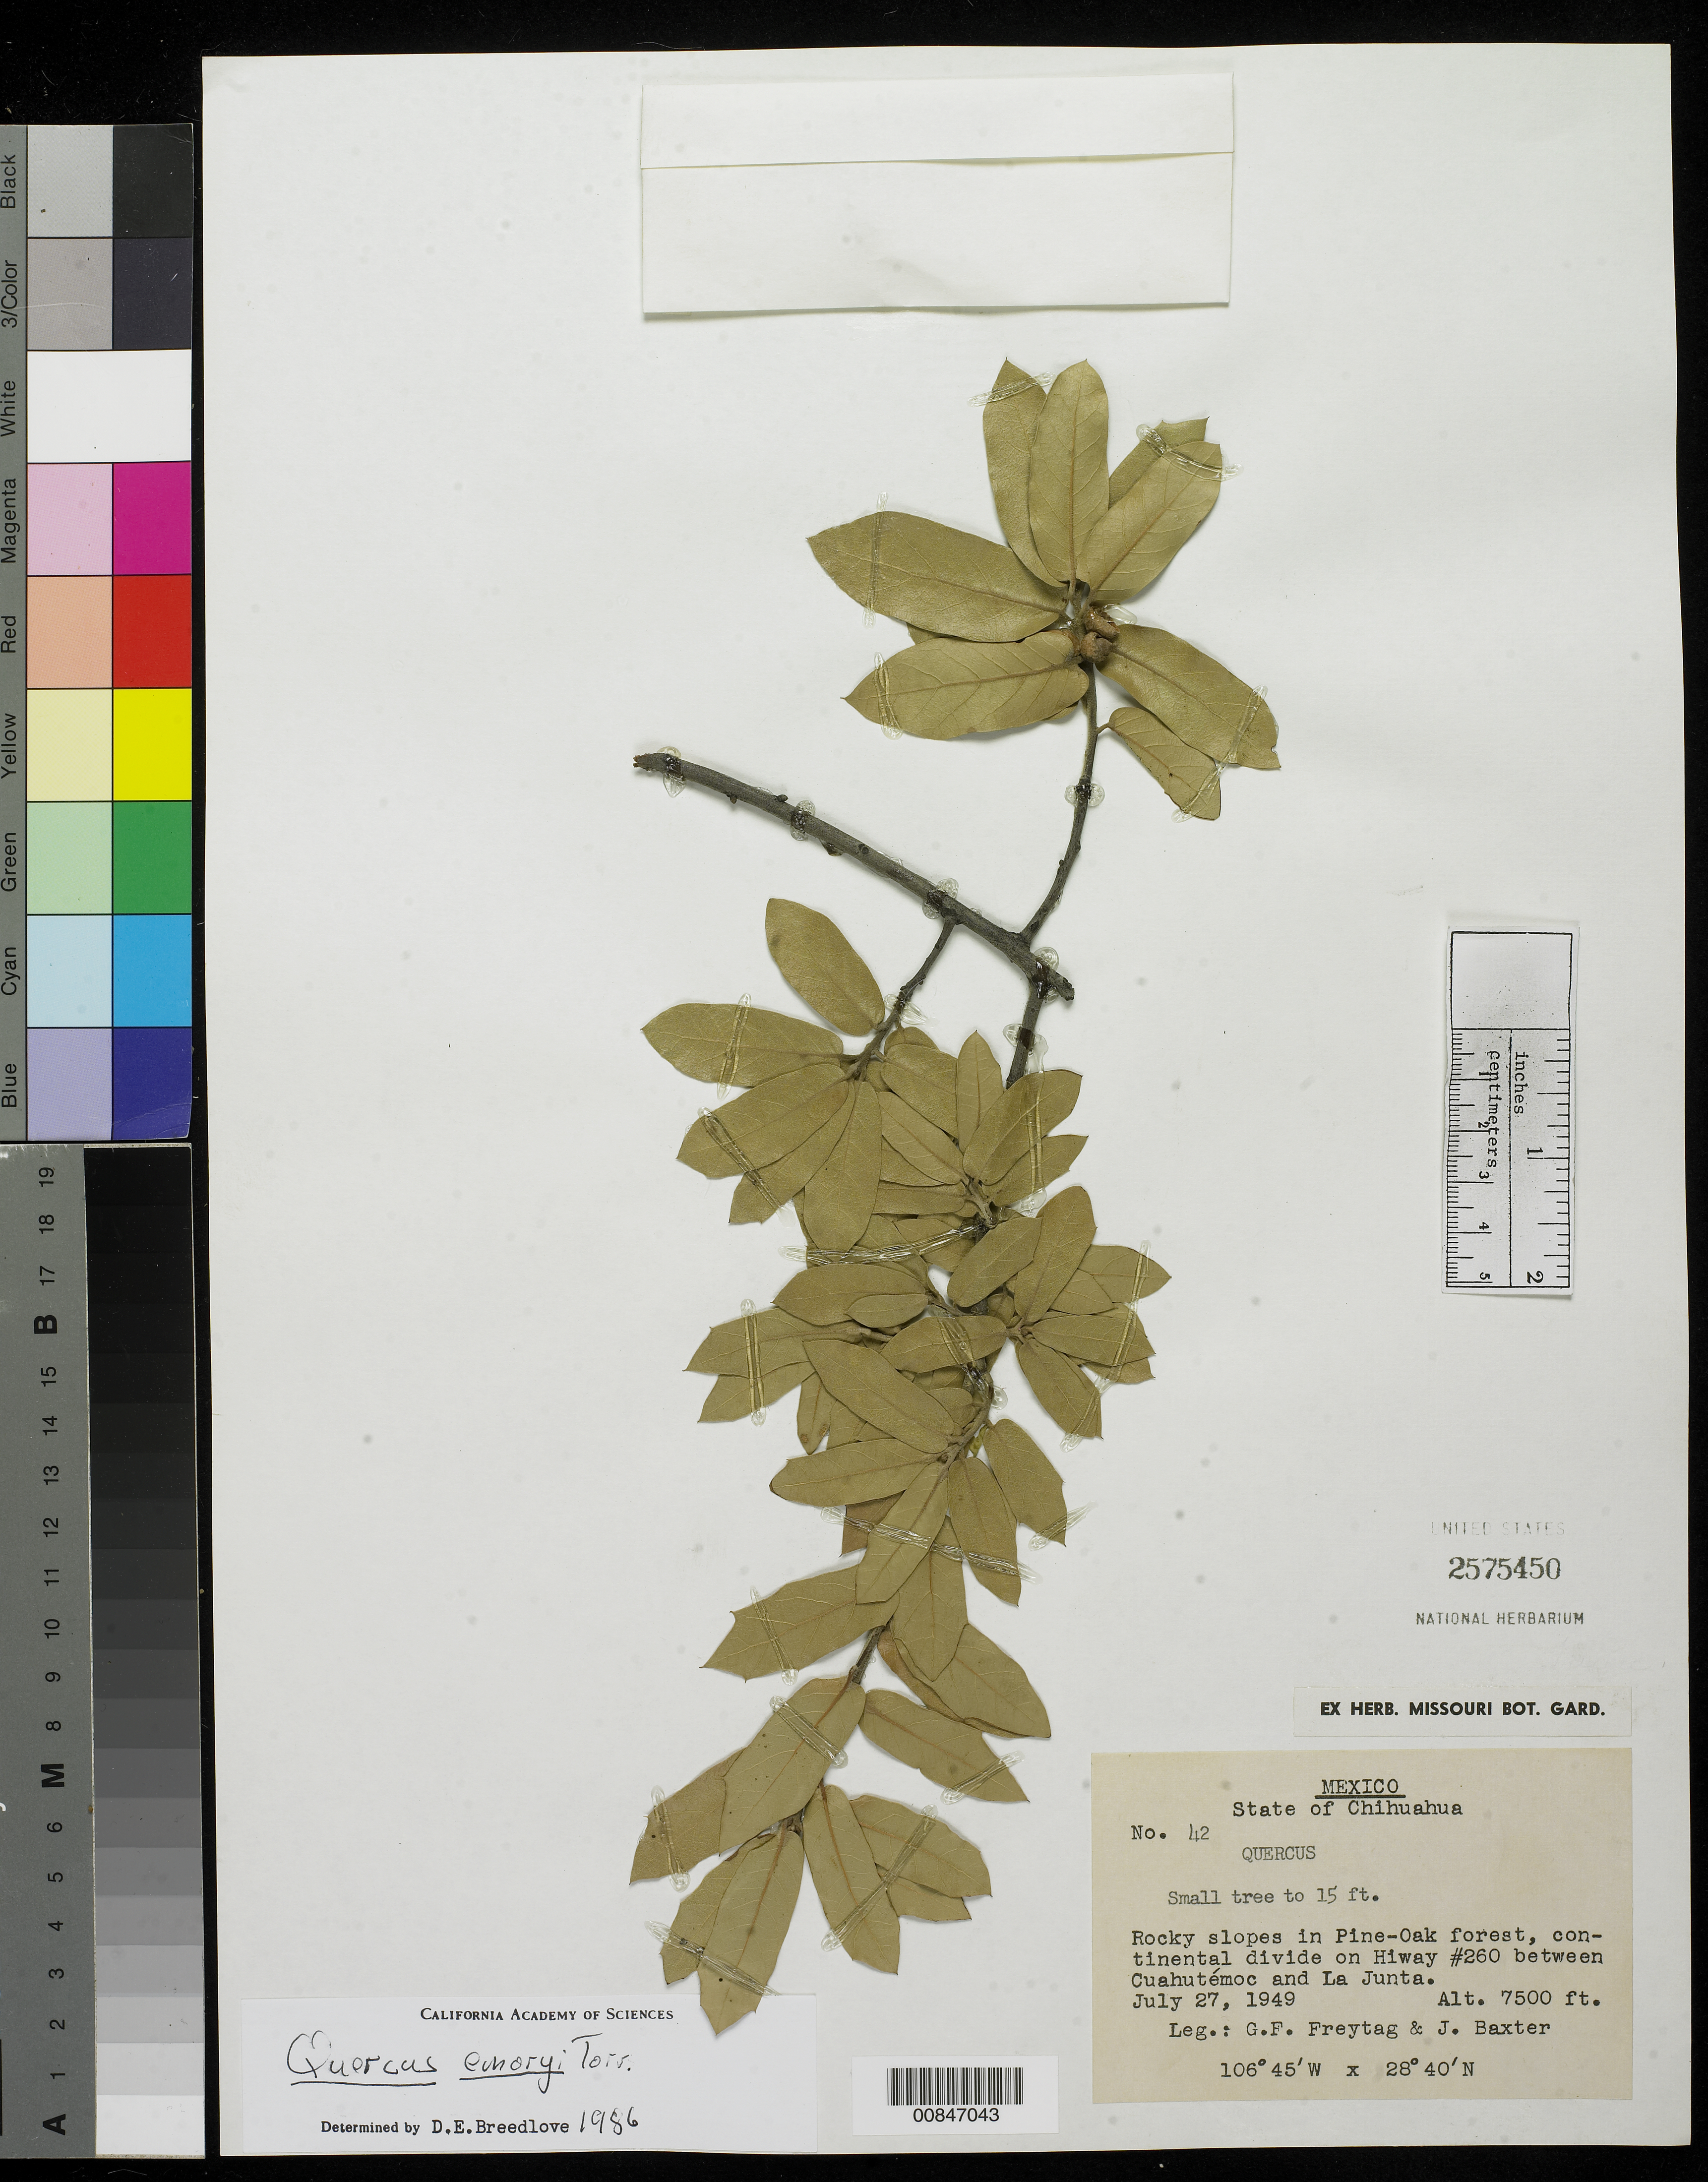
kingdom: Plantae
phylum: Tracheophyta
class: Magnoliopsida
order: Fagales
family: Fagaceae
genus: Quercus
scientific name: Quercus emoryi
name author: Torr. in Emory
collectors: G. F. Freytag & J. Baxter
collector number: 42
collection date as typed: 27 Jul 1949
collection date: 1949-07-27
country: Mexico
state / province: Chihuahua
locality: Continental divide on Hwy. #260 between Cuauhtémoc and La Junta.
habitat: Rocky slopes in Pine-Oak forest.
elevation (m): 2286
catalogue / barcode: US 2575450